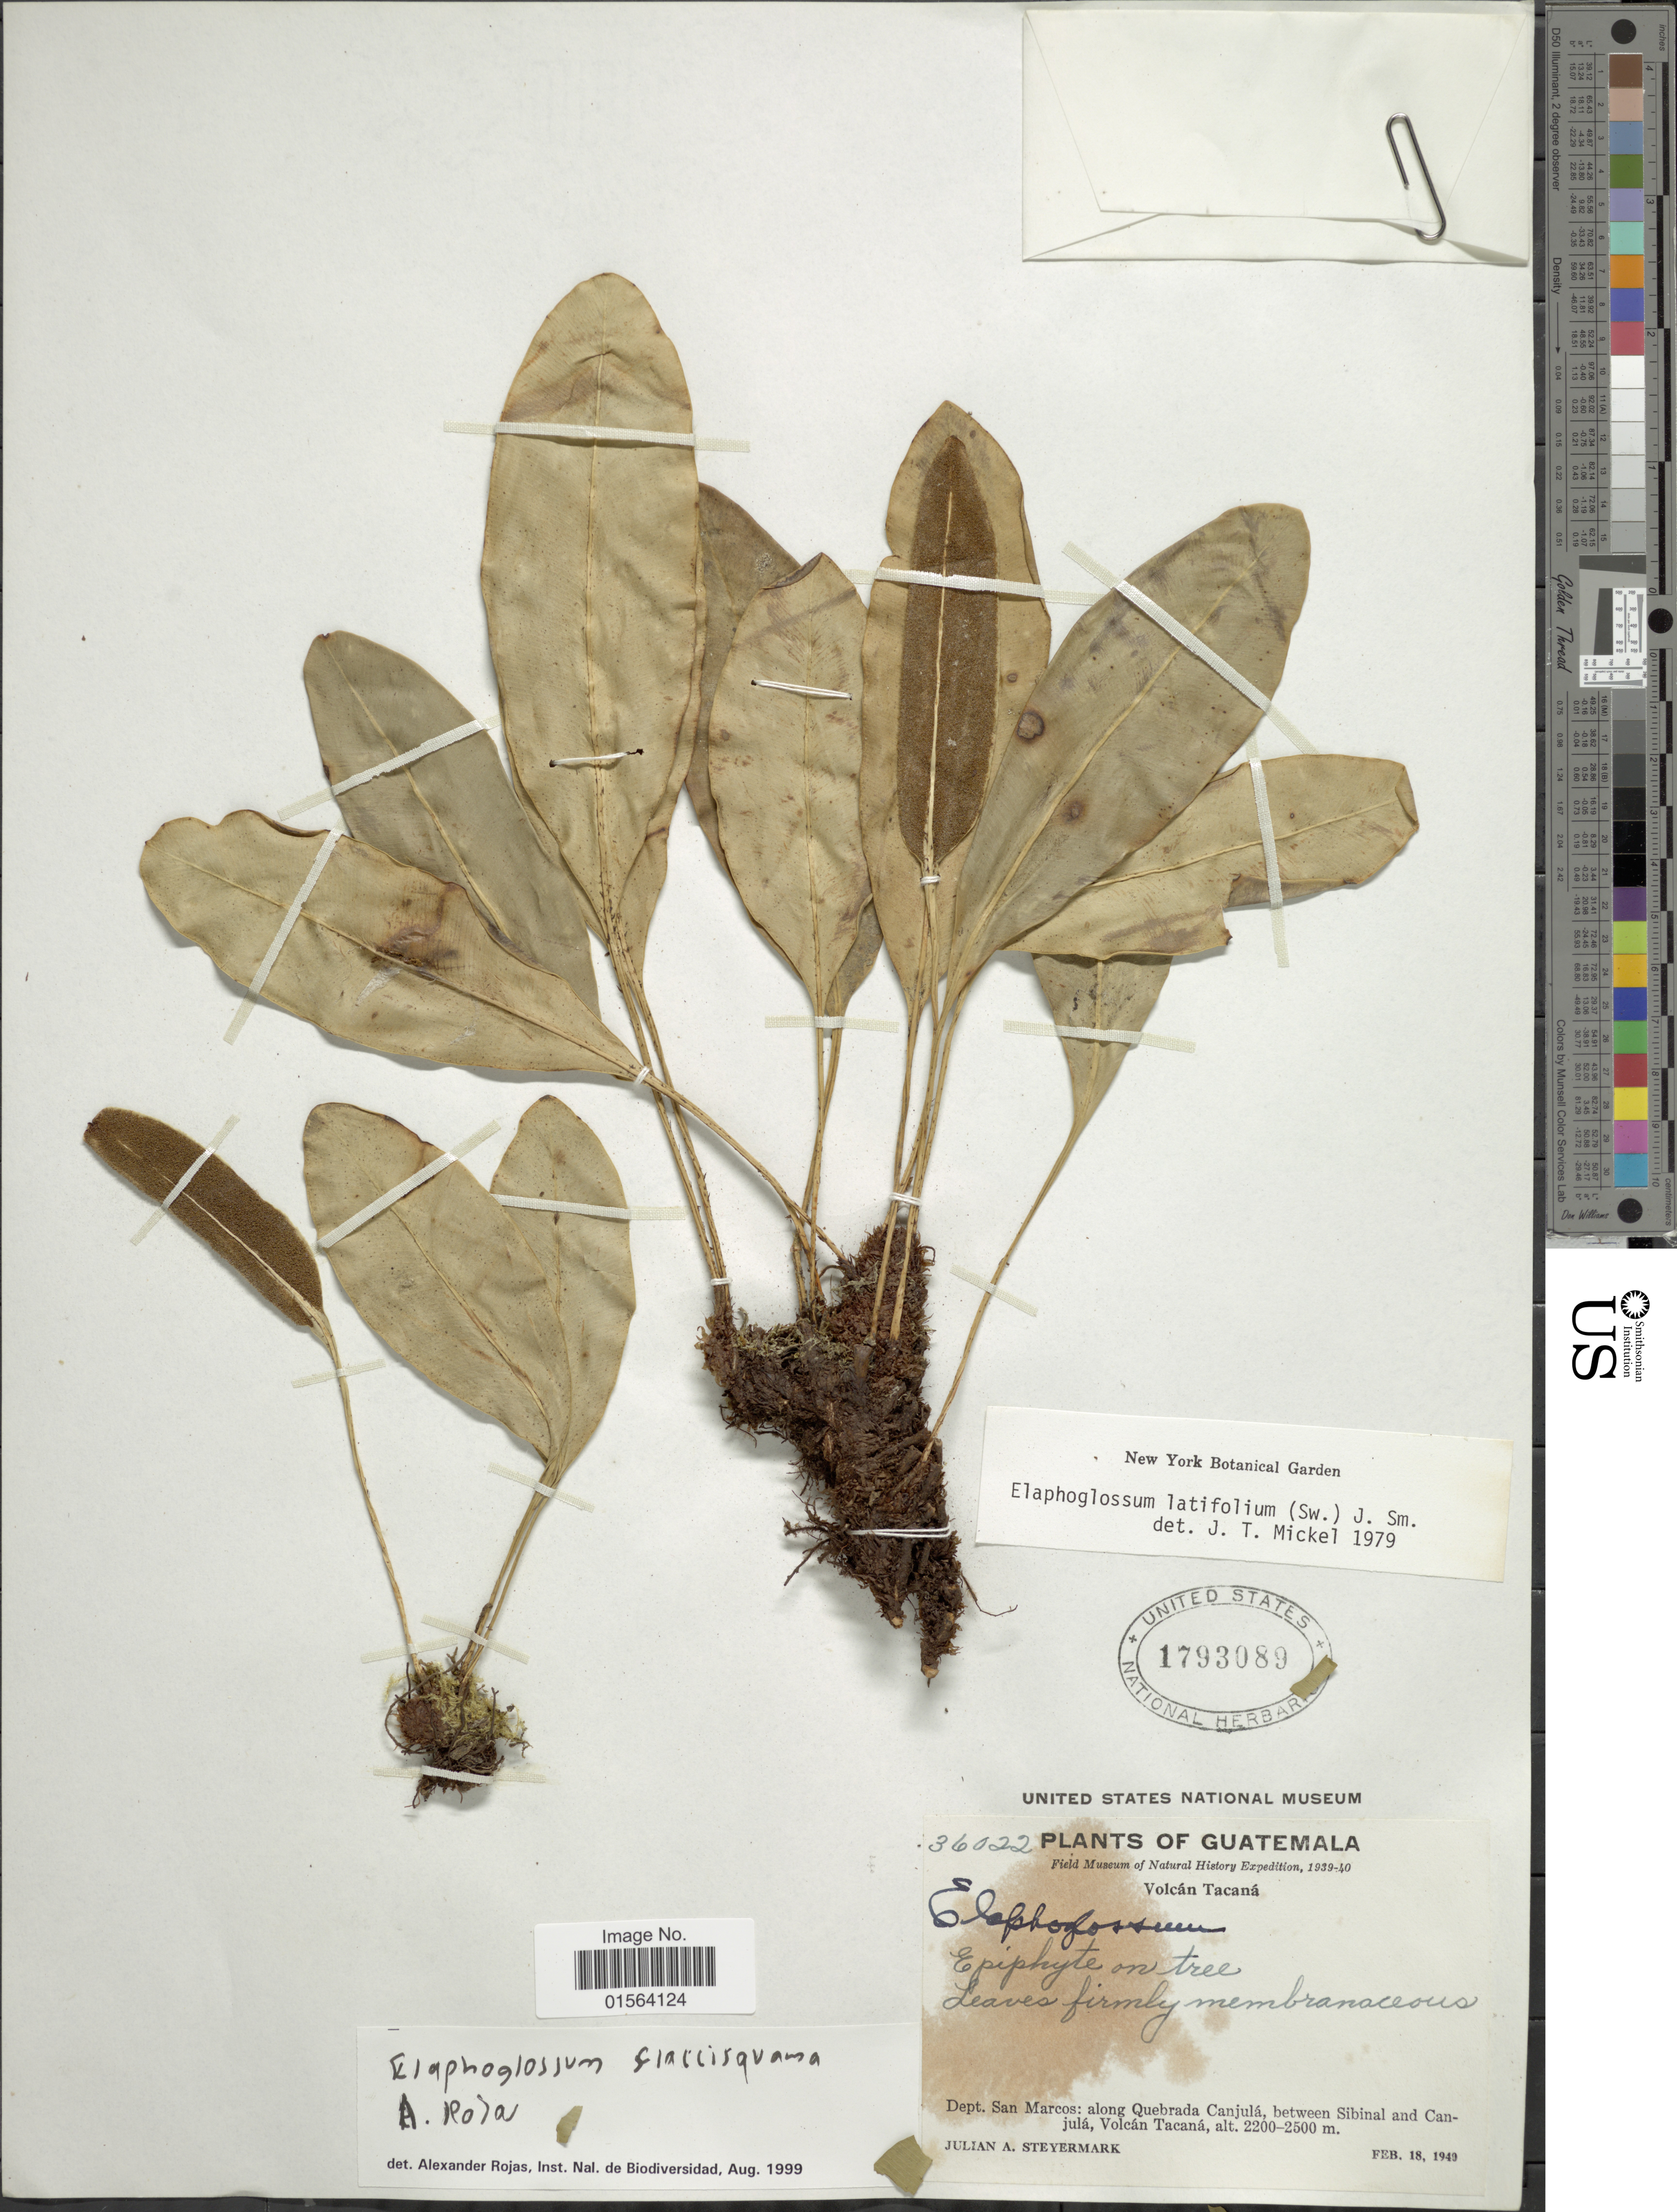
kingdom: Plantae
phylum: Tracheophyta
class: Polypodiopsida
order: Polypodiales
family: Dryopteridaceae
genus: Elaphoglossum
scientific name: Elaphoglossum latifolium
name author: (Sw.) J. Sm.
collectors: J. Steyermark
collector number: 36022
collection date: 1949-02-18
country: Guatemala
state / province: San Marcos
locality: Volcan Tacana, Dept. San Marcos: along Quebrada Canjula, between Sibinal and Canjula, Volcan Tacana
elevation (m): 2200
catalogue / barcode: US 1793089